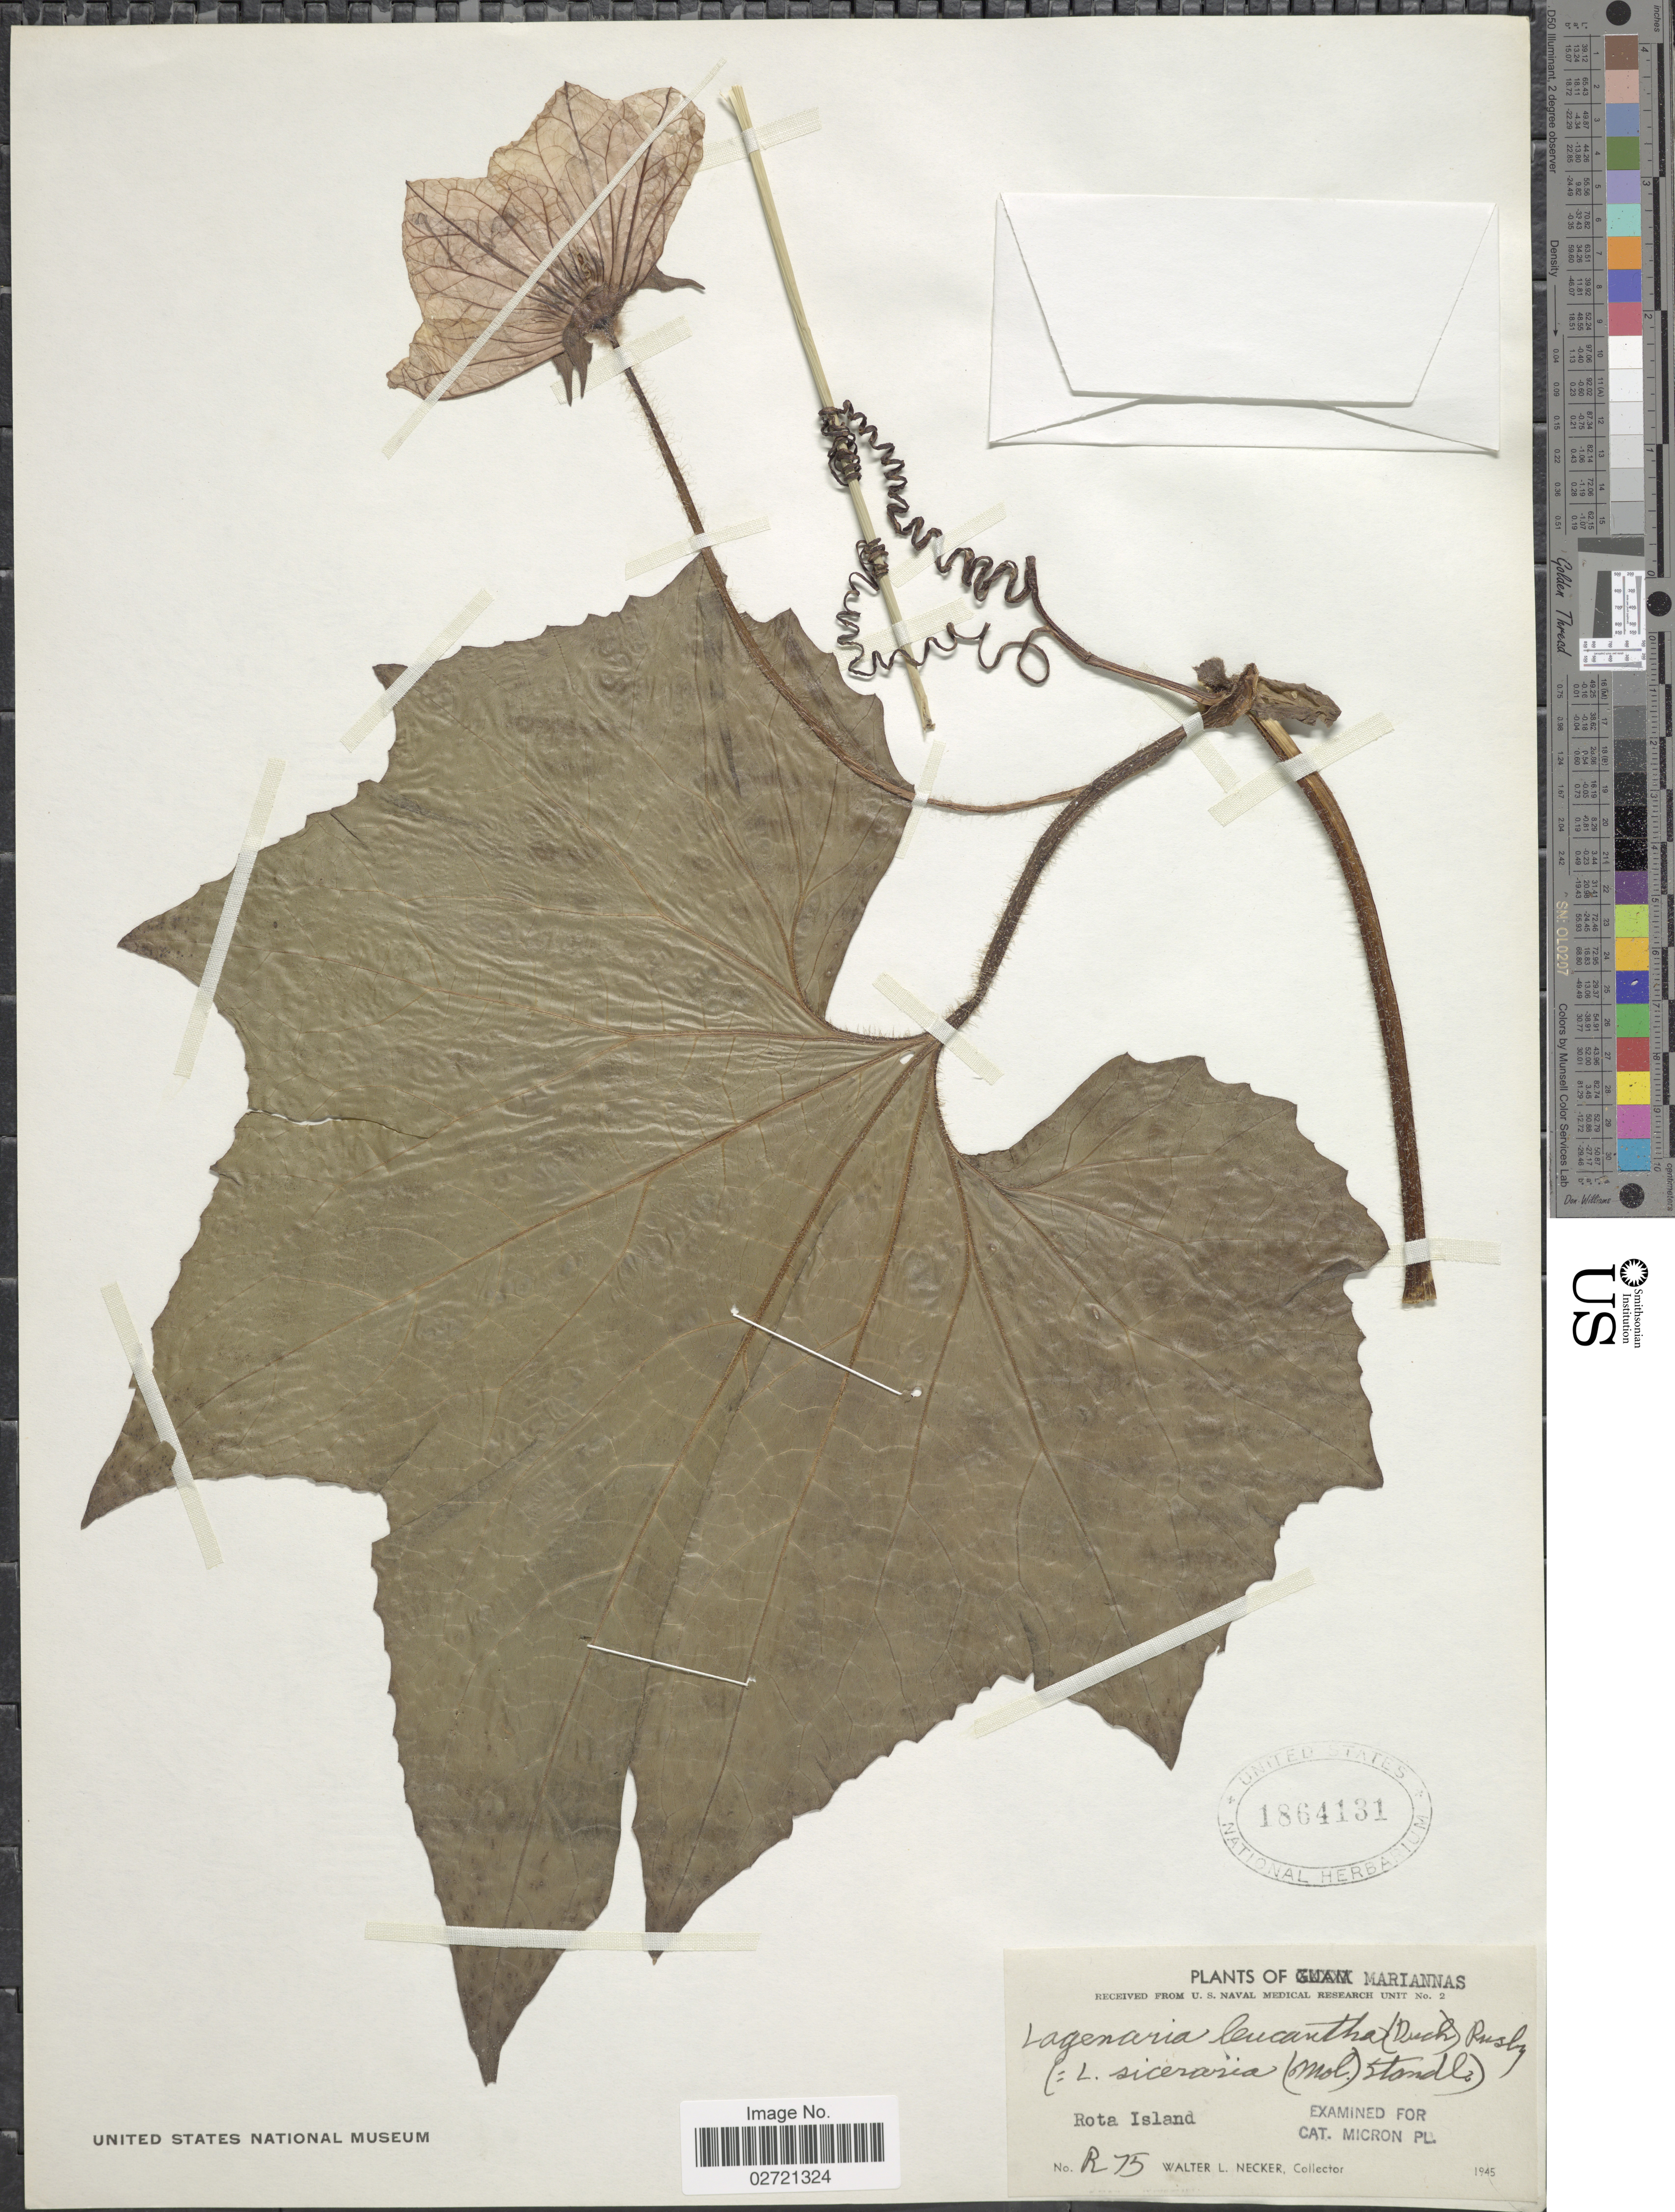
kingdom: Plantae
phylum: Tracheophyta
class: Magnoliopsida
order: Cucurbitales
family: Cucurbitaceae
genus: Lagenaria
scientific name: Lagenaria siceraria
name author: (Molina) Standl.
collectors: W. L. Necker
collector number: R 75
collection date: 1945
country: Northern Mariana Islands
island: Rota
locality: Rota Island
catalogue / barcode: US 1864131